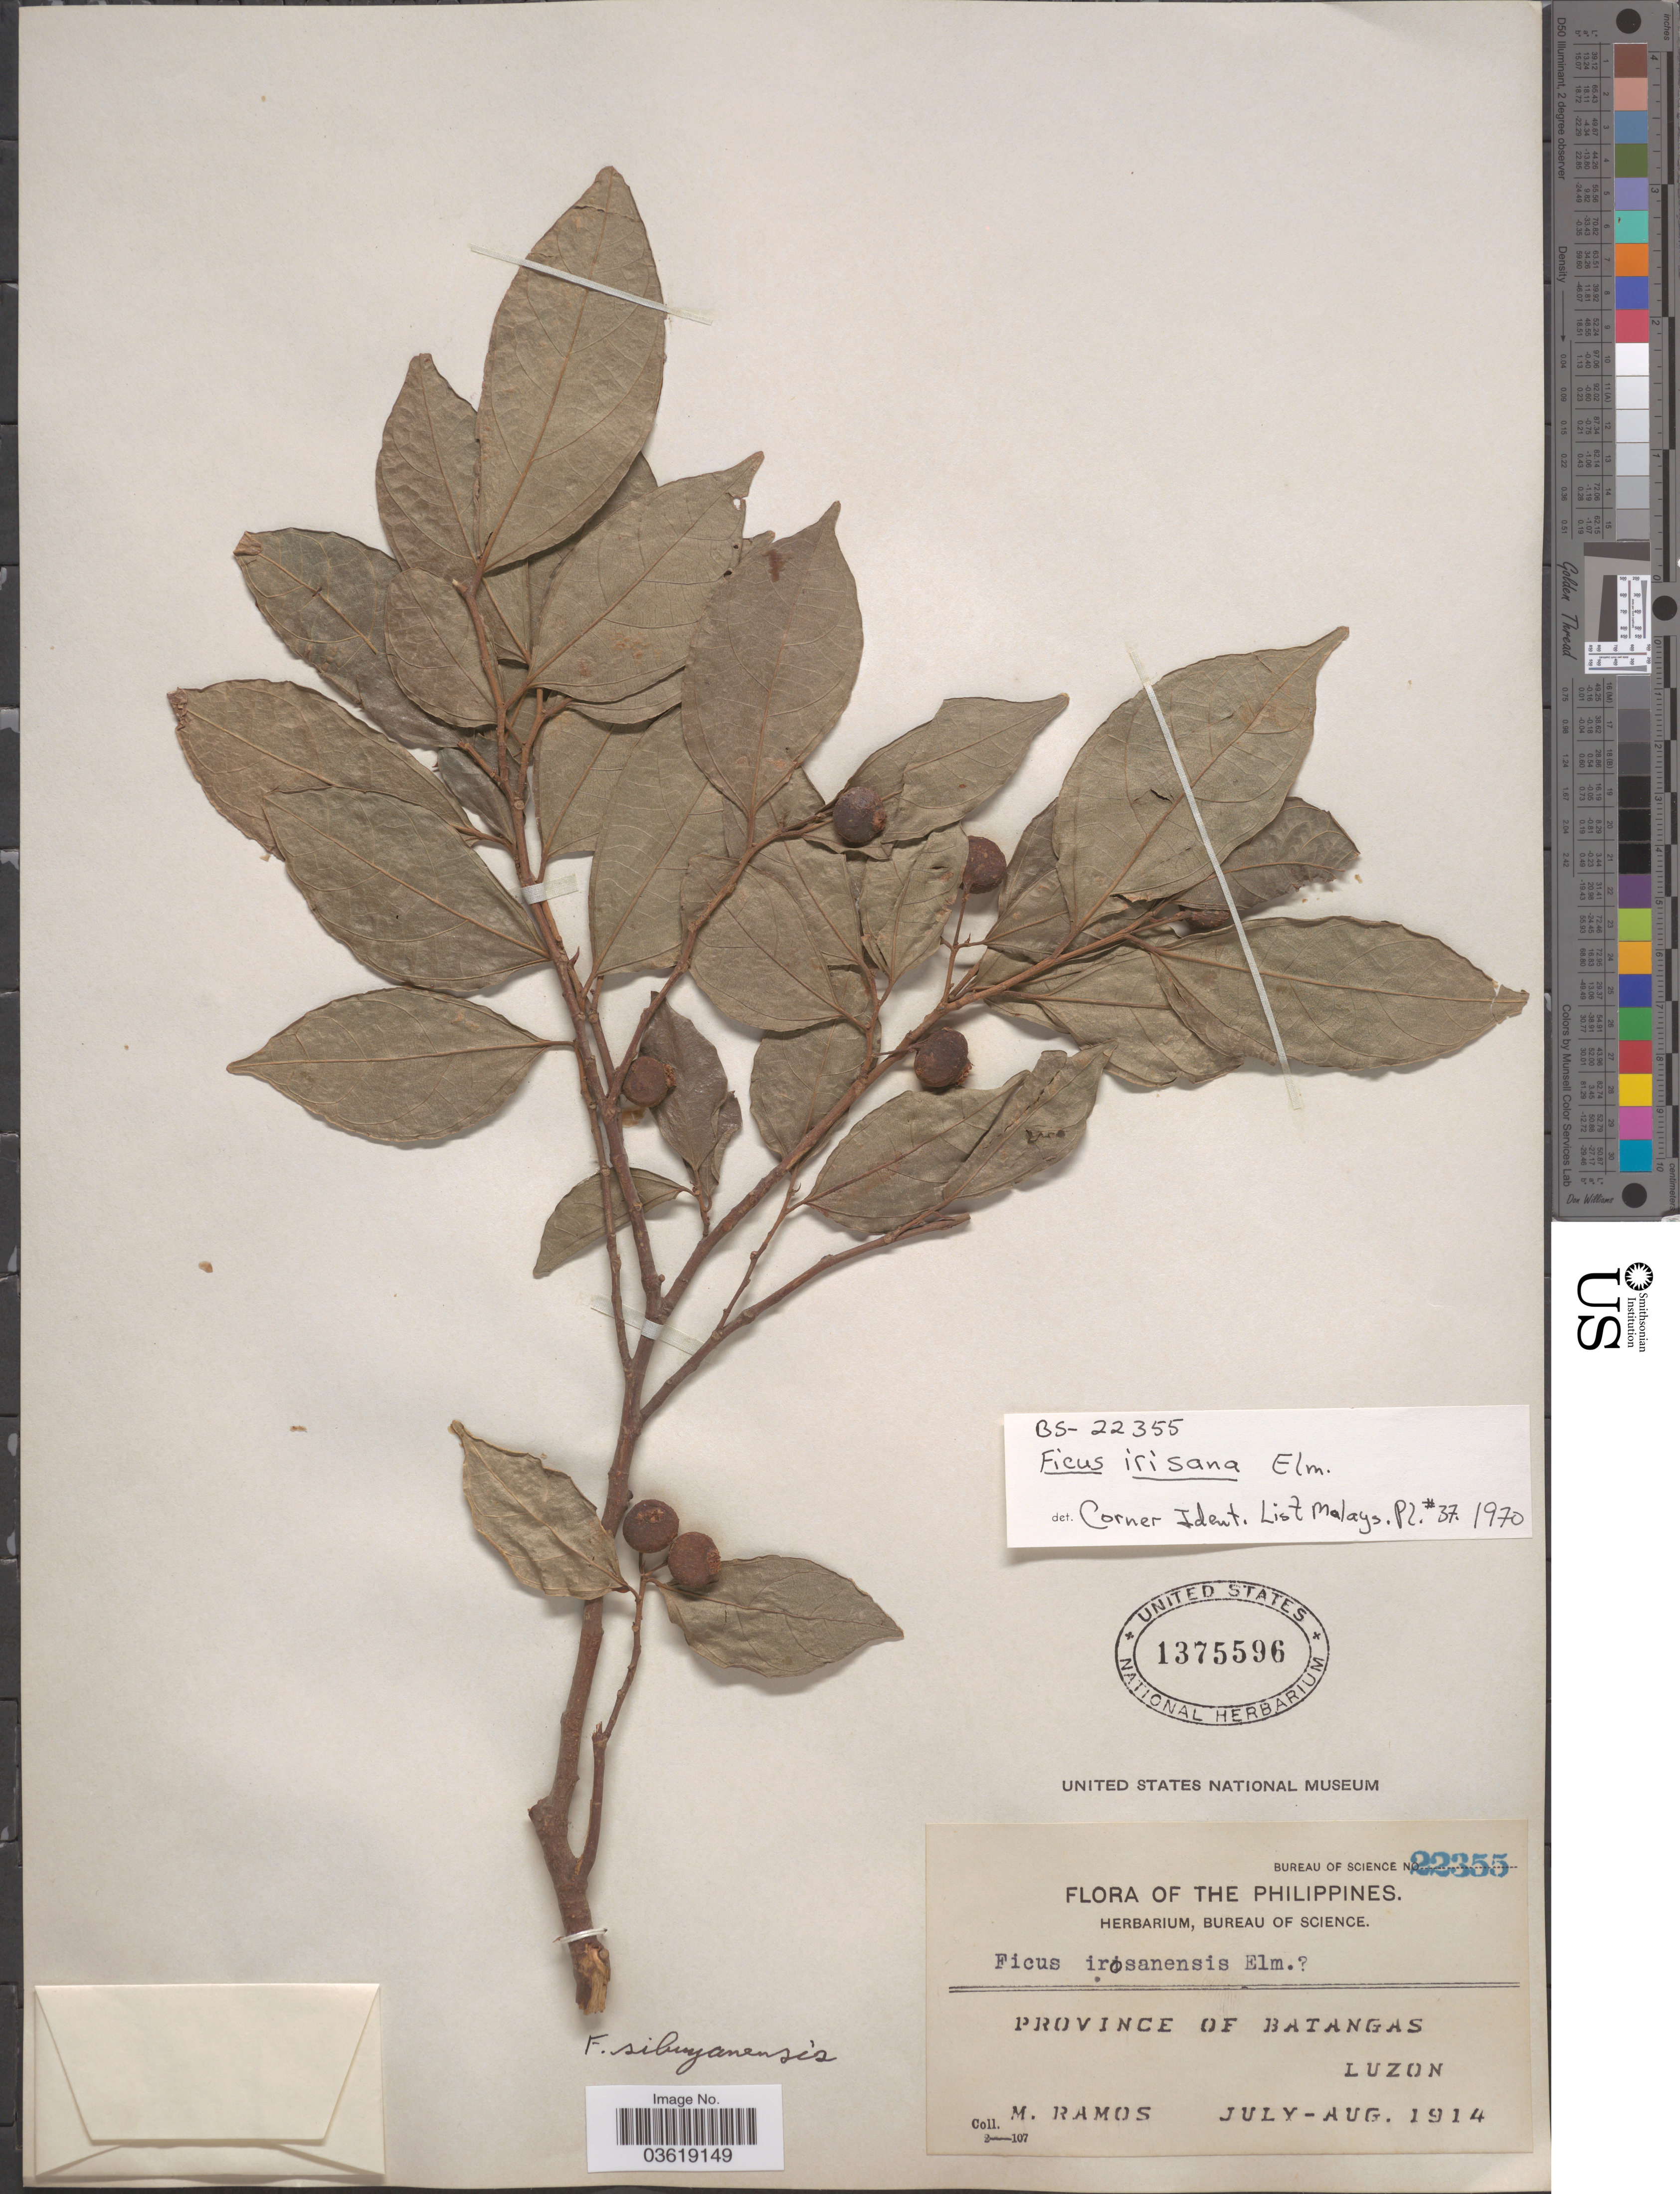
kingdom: Plantae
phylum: Tracheophyta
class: Magnoliopsida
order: Rosales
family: Moraceae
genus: Ficus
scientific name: Ficus irisana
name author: Elmer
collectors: M. Ramos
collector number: Bureau of Science 22355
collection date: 1914-07/1914-08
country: Philippines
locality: Province of Batangas, Luzon.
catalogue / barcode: US 1375596